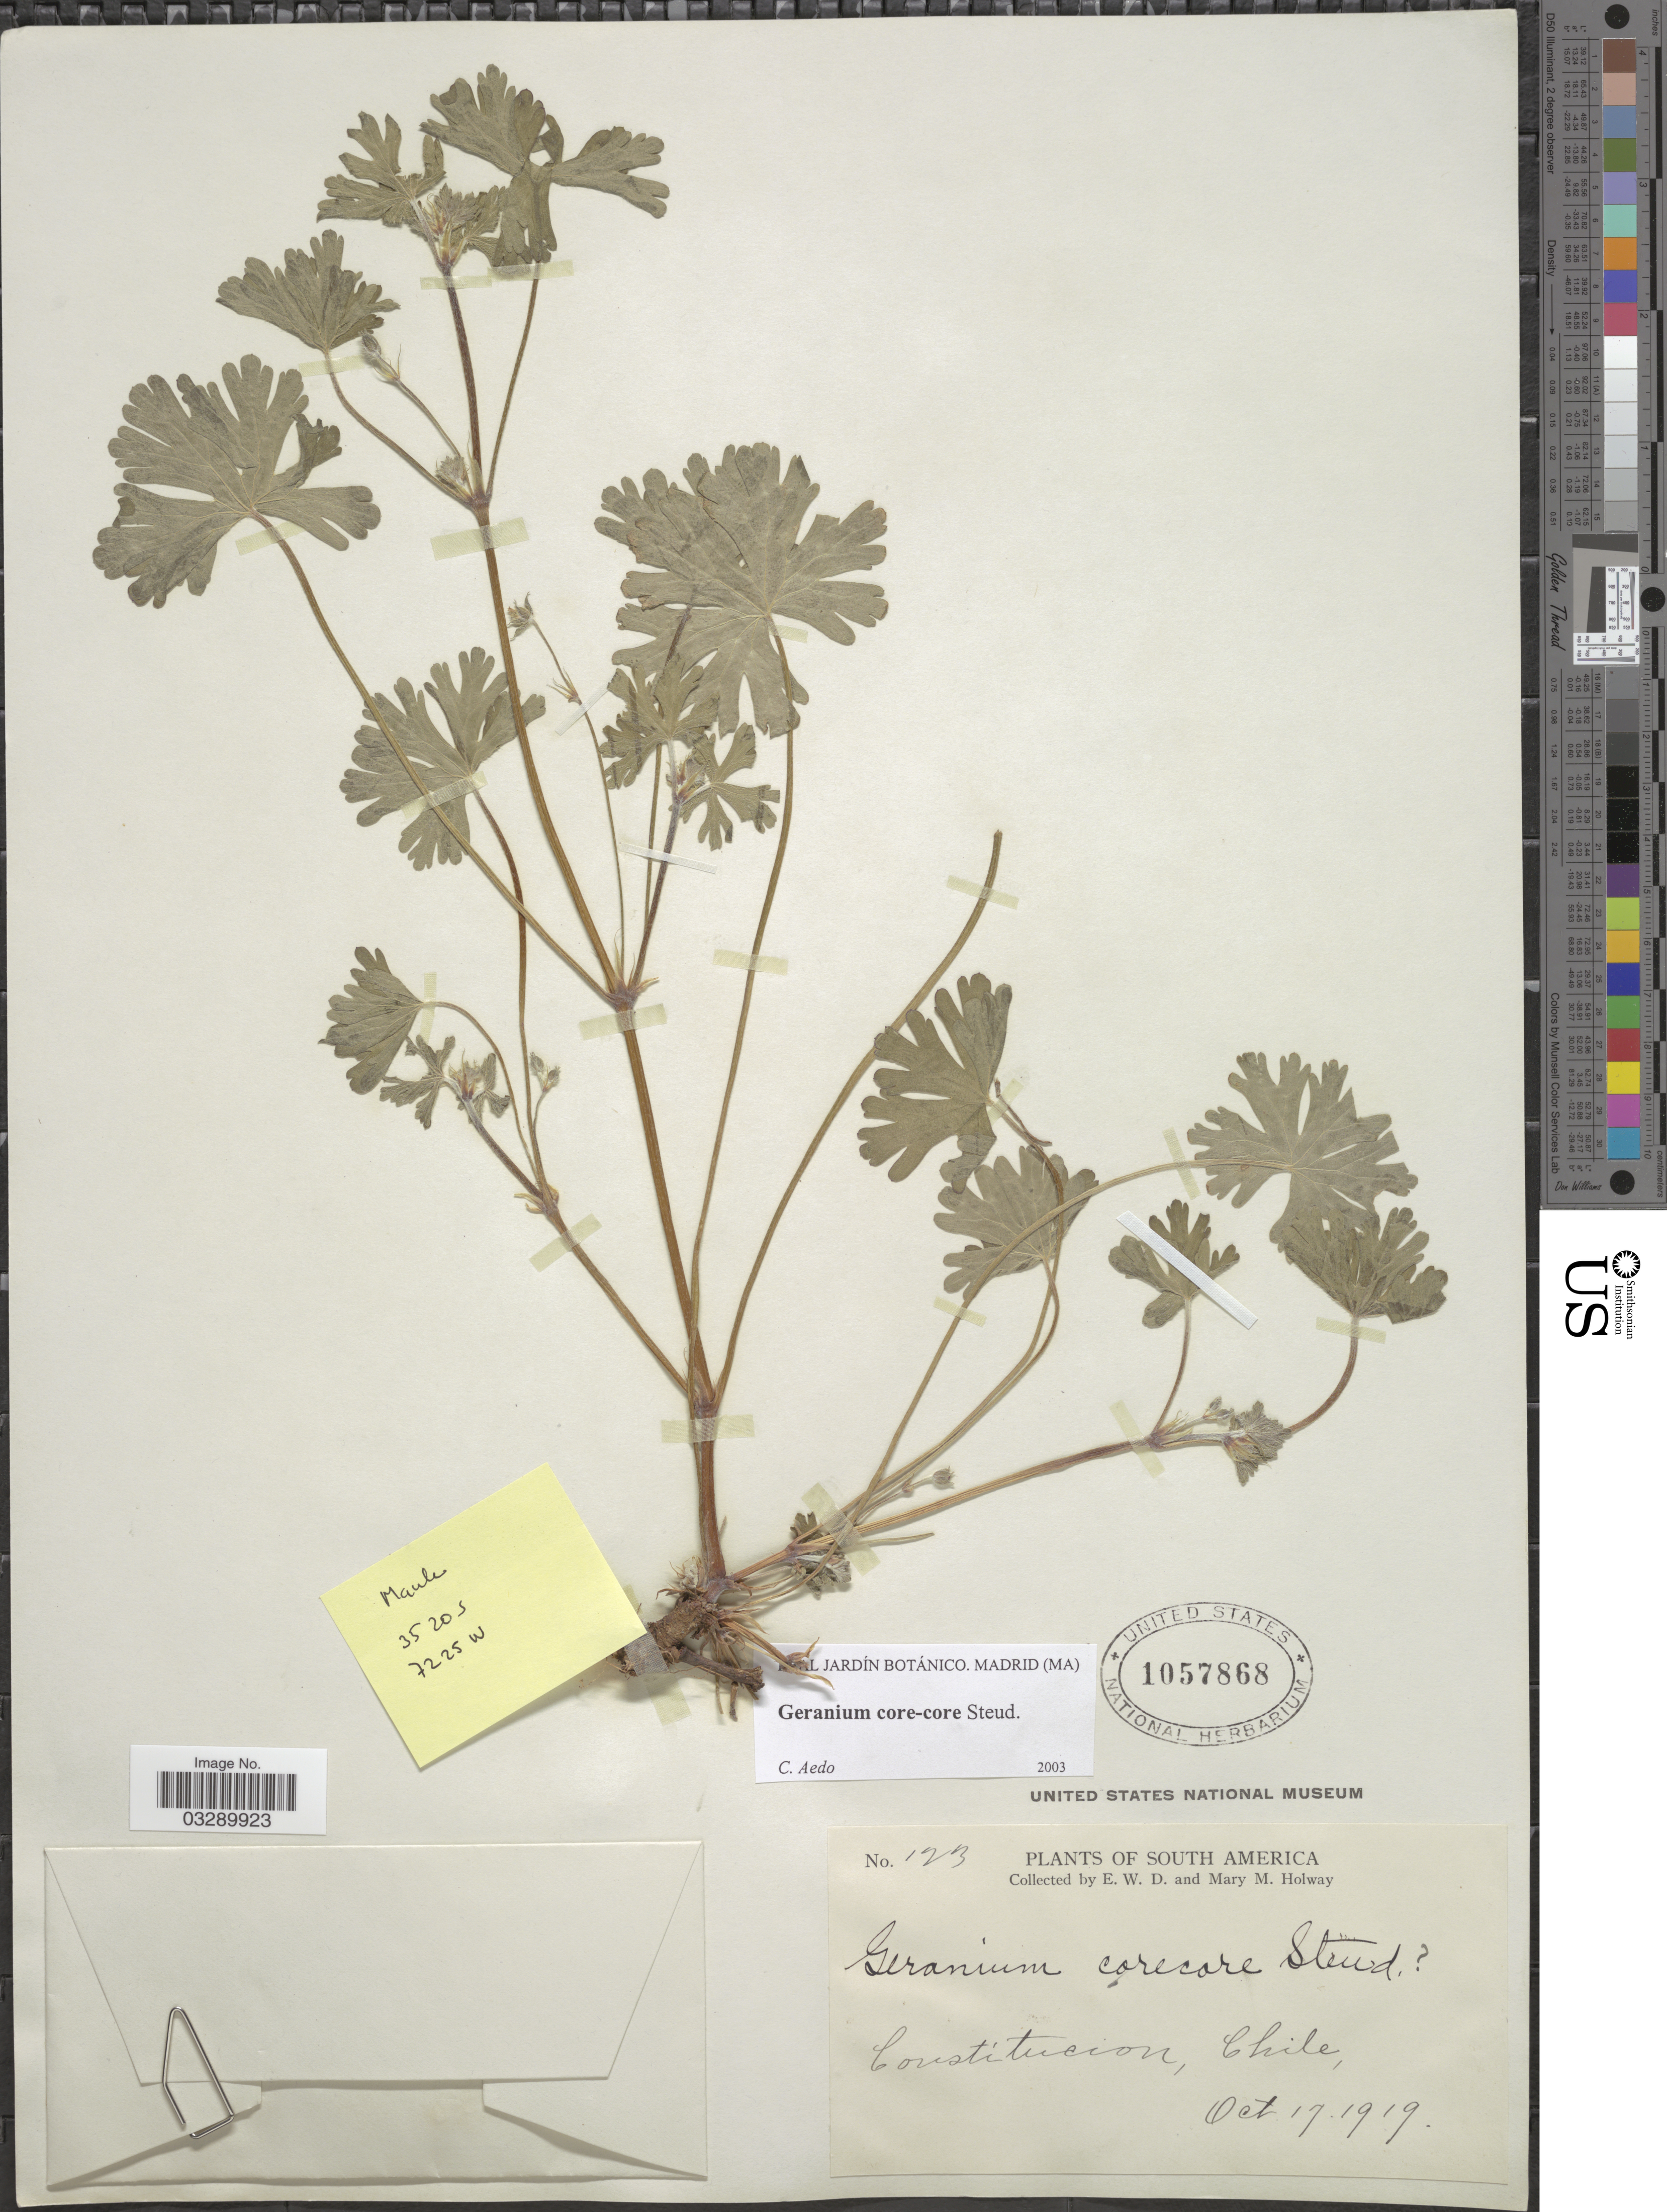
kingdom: Plantae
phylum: Tracheophyta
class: Magnoliopsida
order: Geraniales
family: Geraniaceae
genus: Geranium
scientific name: Geranium core-core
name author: Steud.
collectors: E. W. D. Holway & M. M. Holway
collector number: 123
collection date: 1919-10-17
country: Chile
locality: Constitucion.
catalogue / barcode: US 1057868